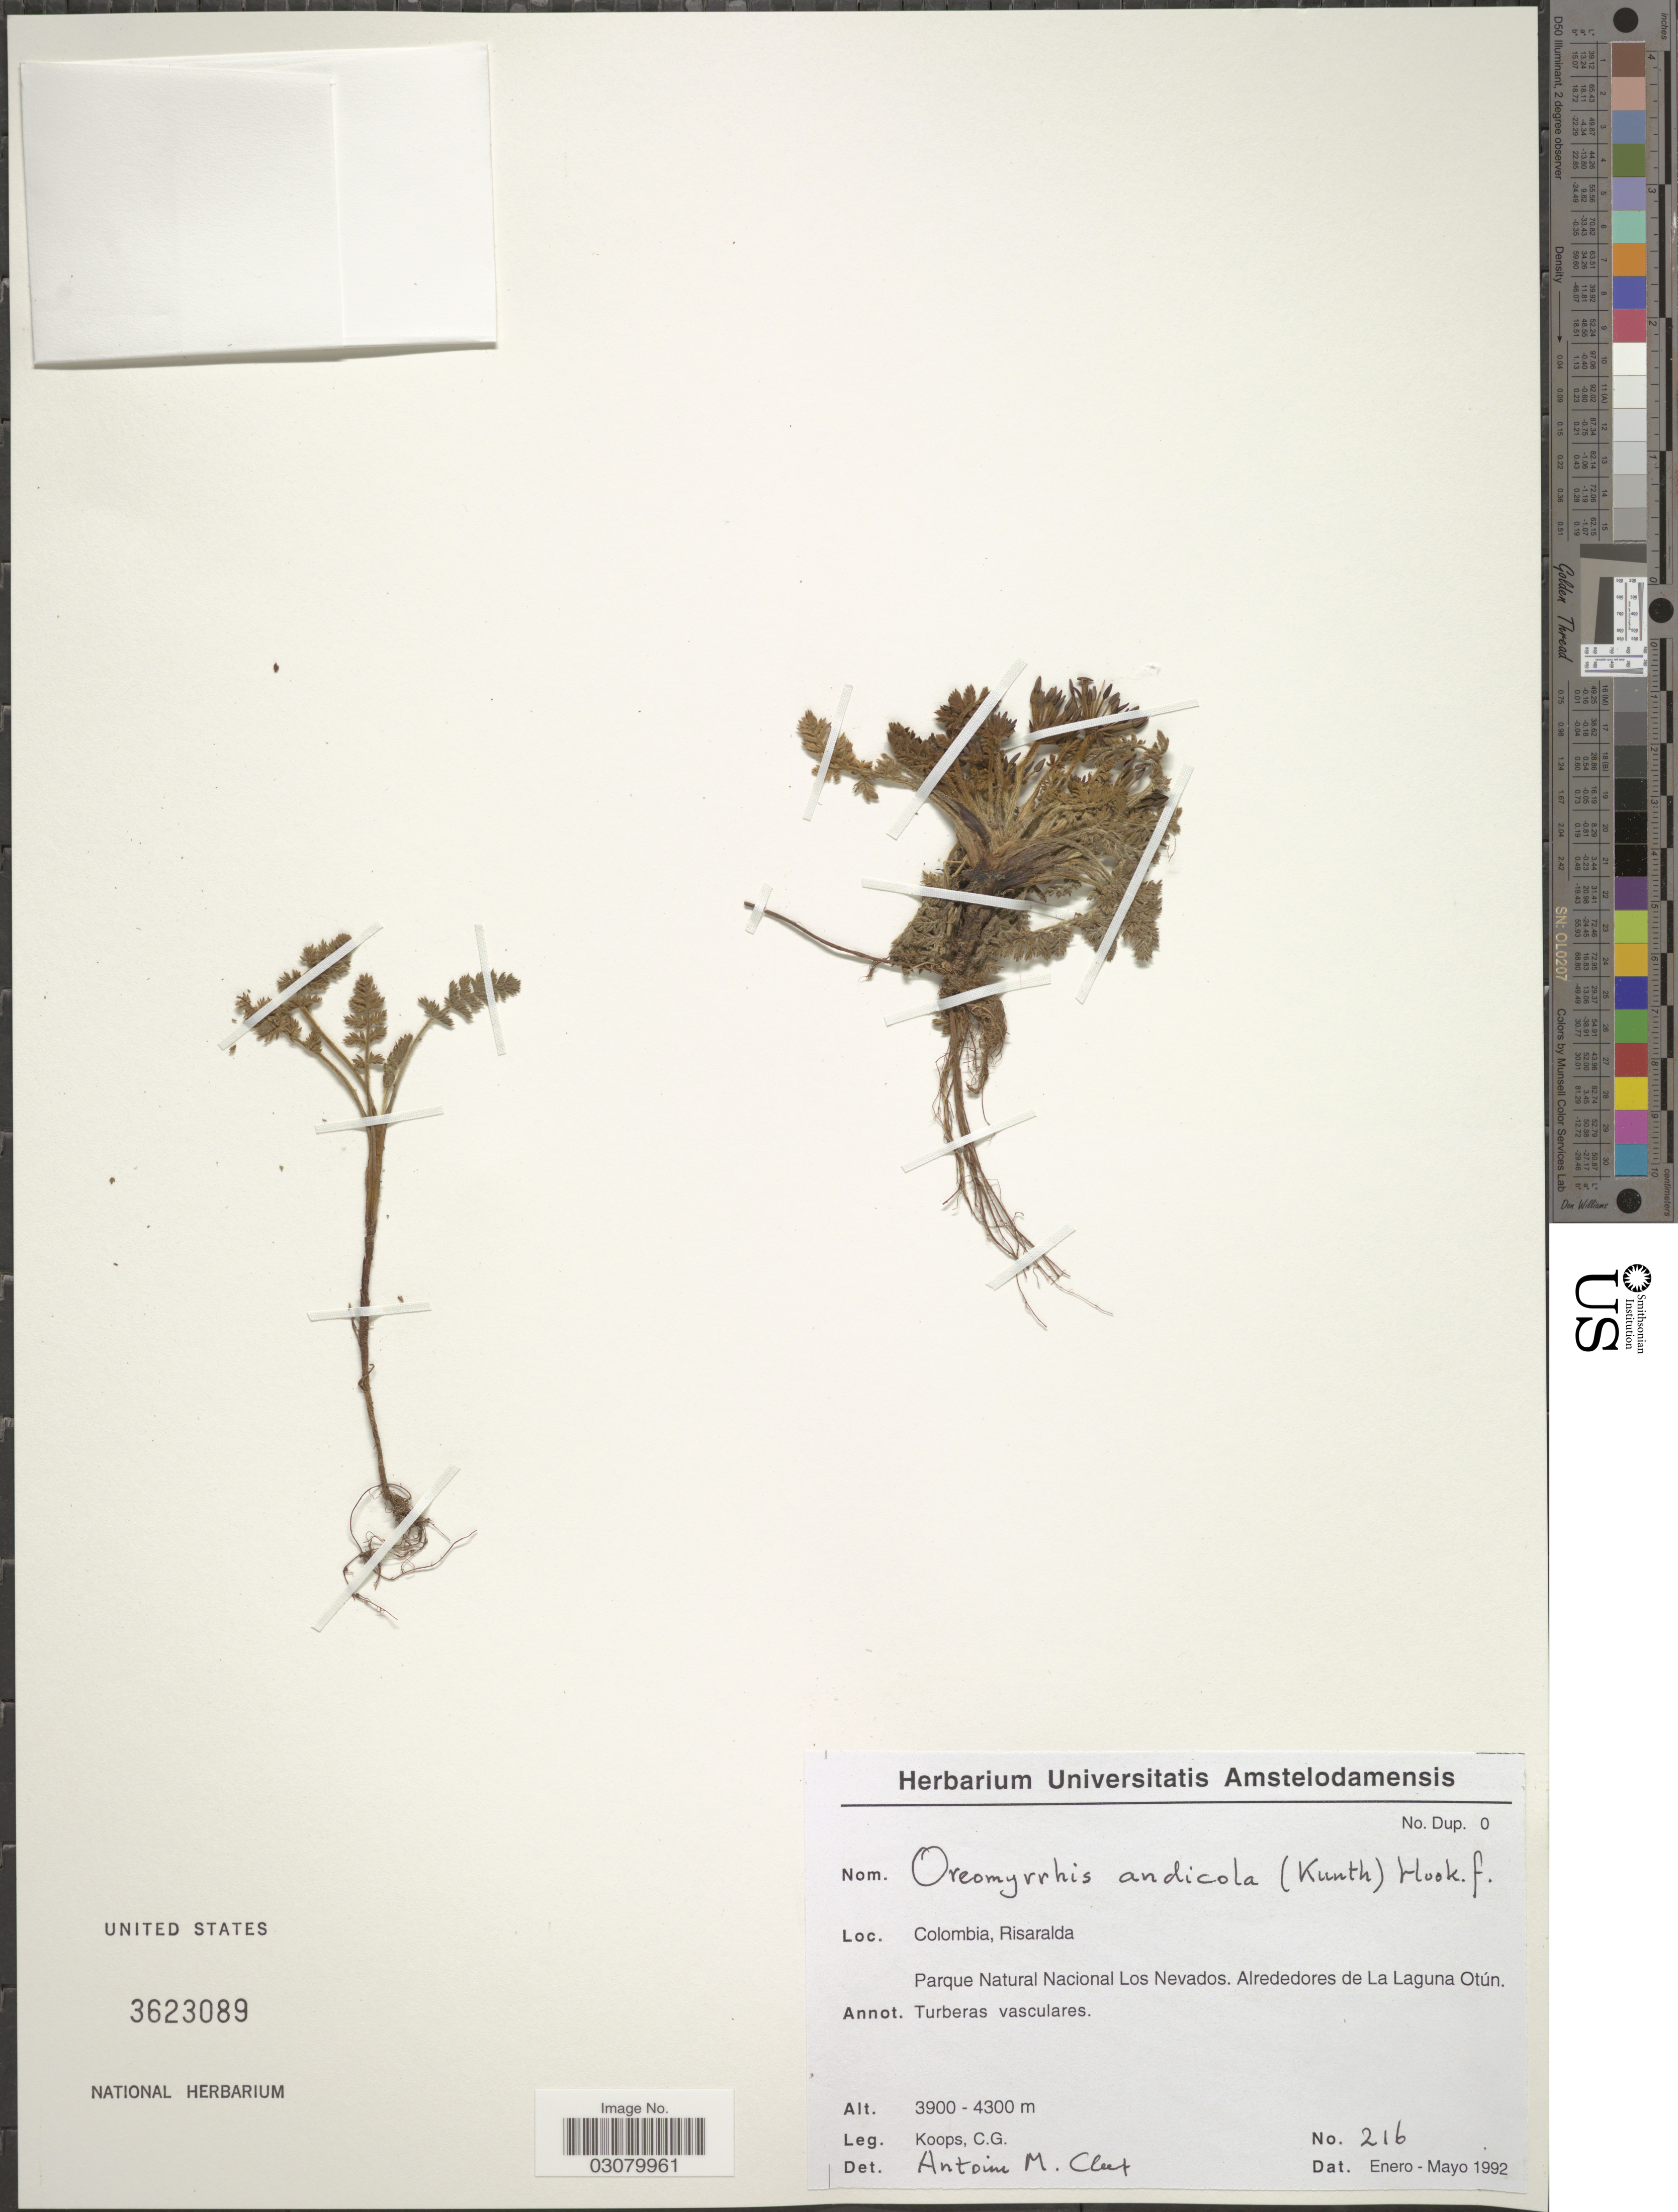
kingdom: Plantae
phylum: Tracheophyta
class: Magnoliopsida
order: Apiales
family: Apiaceae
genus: Oreomyrrhis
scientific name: Oreomyrrhis andicola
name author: (Kunth) Endl. ex Hook. f.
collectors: C. Koops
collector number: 216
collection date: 1992-01/1992-05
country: Colombia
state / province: Risaralda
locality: Parque Natural Nacional Los Nevados. Alrededores de La Laguna Otún.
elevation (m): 3900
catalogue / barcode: US 3623089